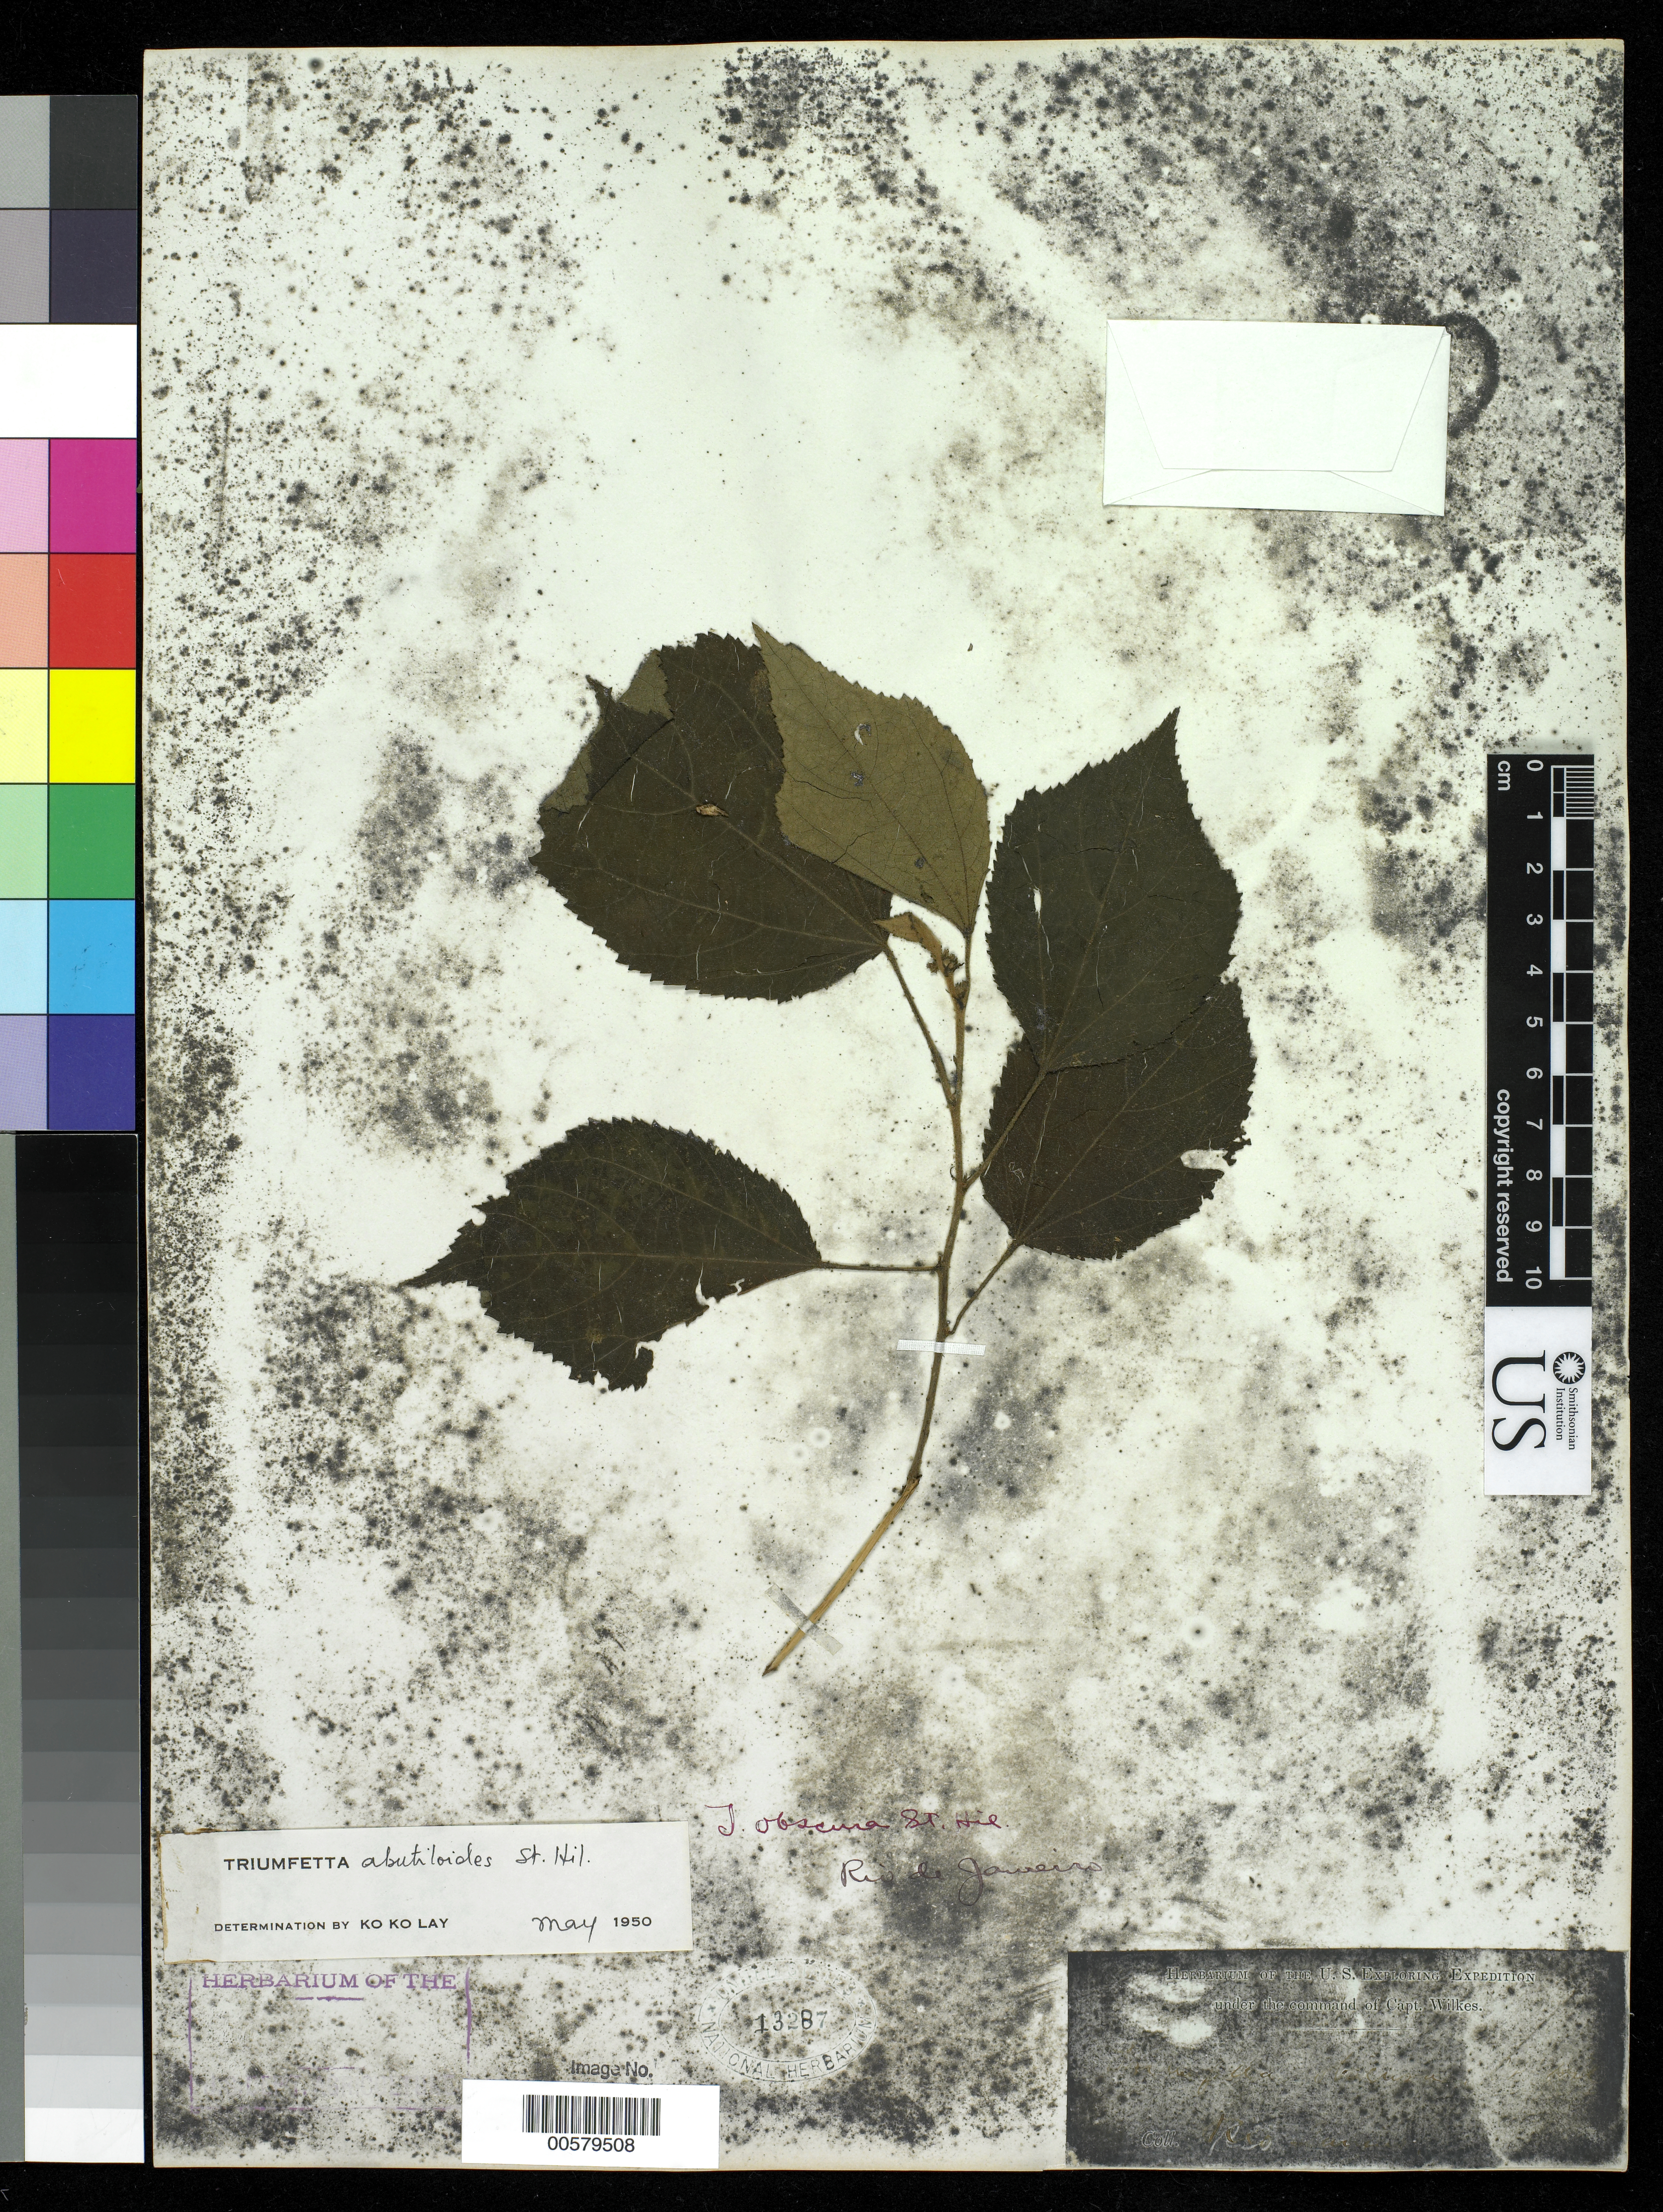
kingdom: Plantae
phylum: Tracheophyta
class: Magnoliopsida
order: Malvales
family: Malvaceae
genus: Triumfetta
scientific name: Triumfetta abutiloides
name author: A. St.-Hil.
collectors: Wilkes Explor. Exped.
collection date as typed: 18--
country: Brazil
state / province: Minas Gerais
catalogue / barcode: US 13287